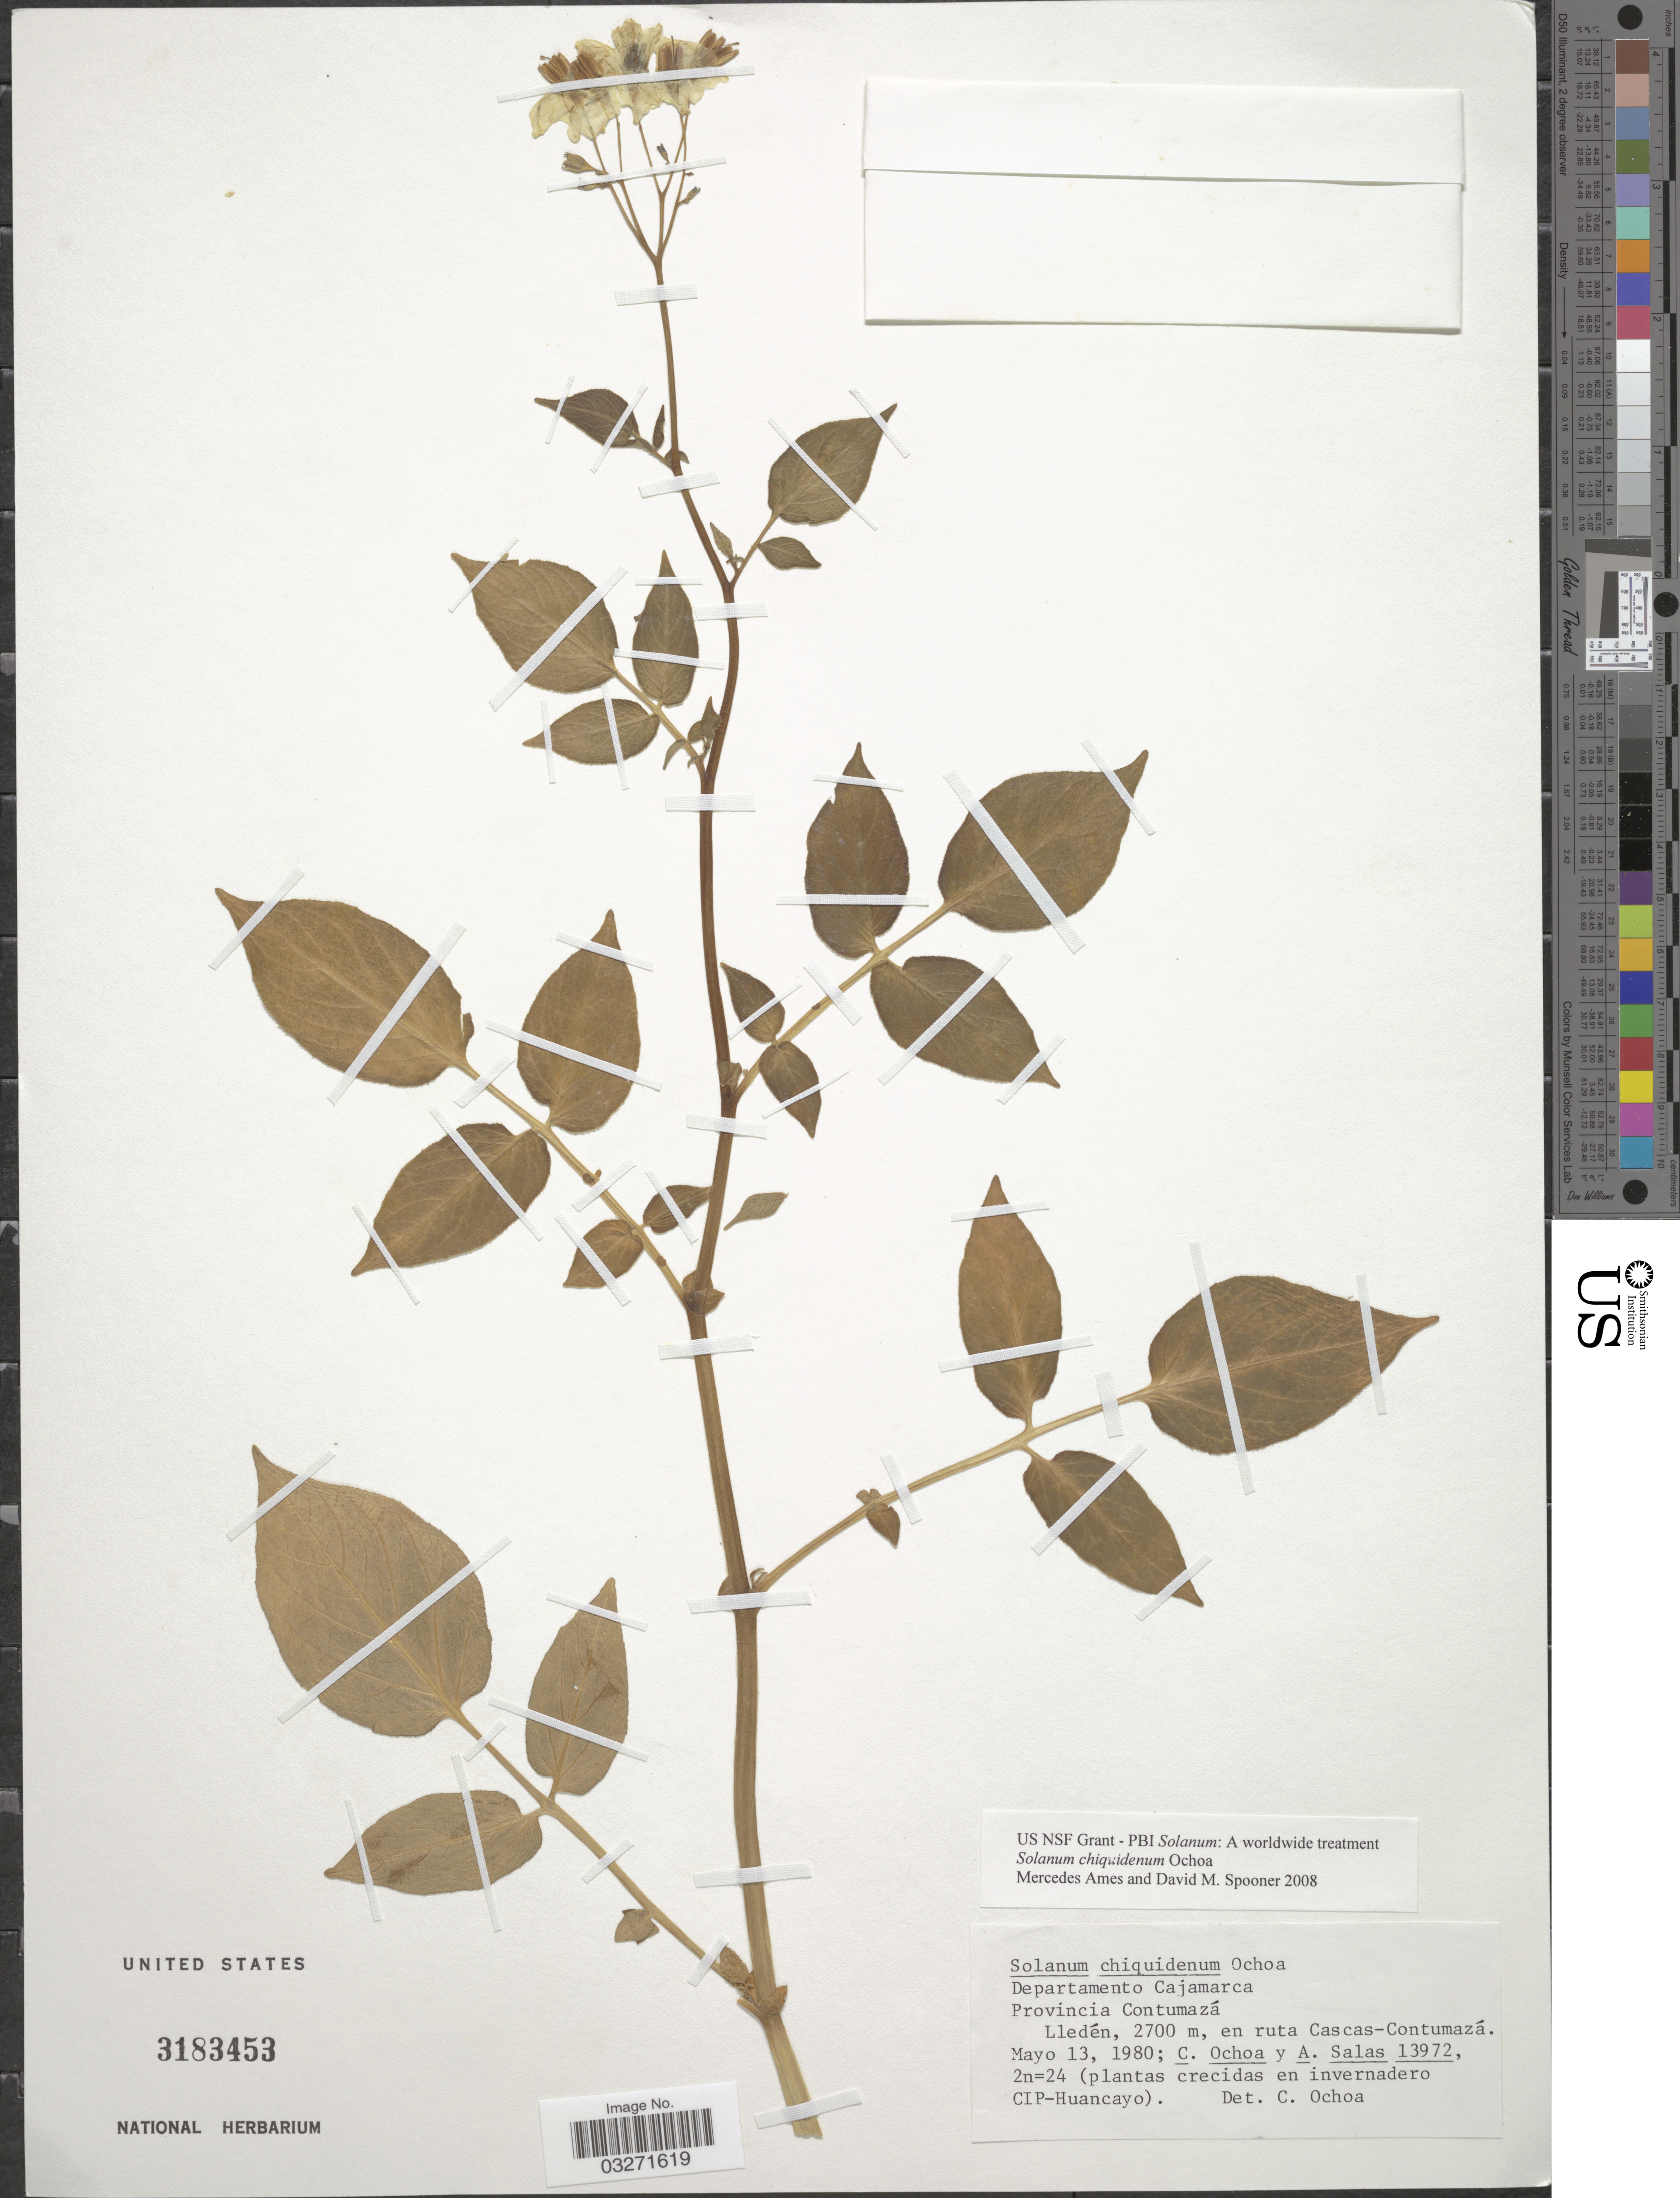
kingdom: Plantae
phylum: Tracheophyta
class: Magnoliopsida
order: Solanales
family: Solanaceae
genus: Solanum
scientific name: Solanum chiquidenum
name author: Ochoa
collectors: -. Ochoa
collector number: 13972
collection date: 1980-05-13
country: Peru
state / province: Cajamarca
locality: Departamento Cajamarca. Provincia Contumazá. LLedén, en ruta Cascas-Contumazá.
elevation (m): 2700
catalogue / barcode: US 3183453